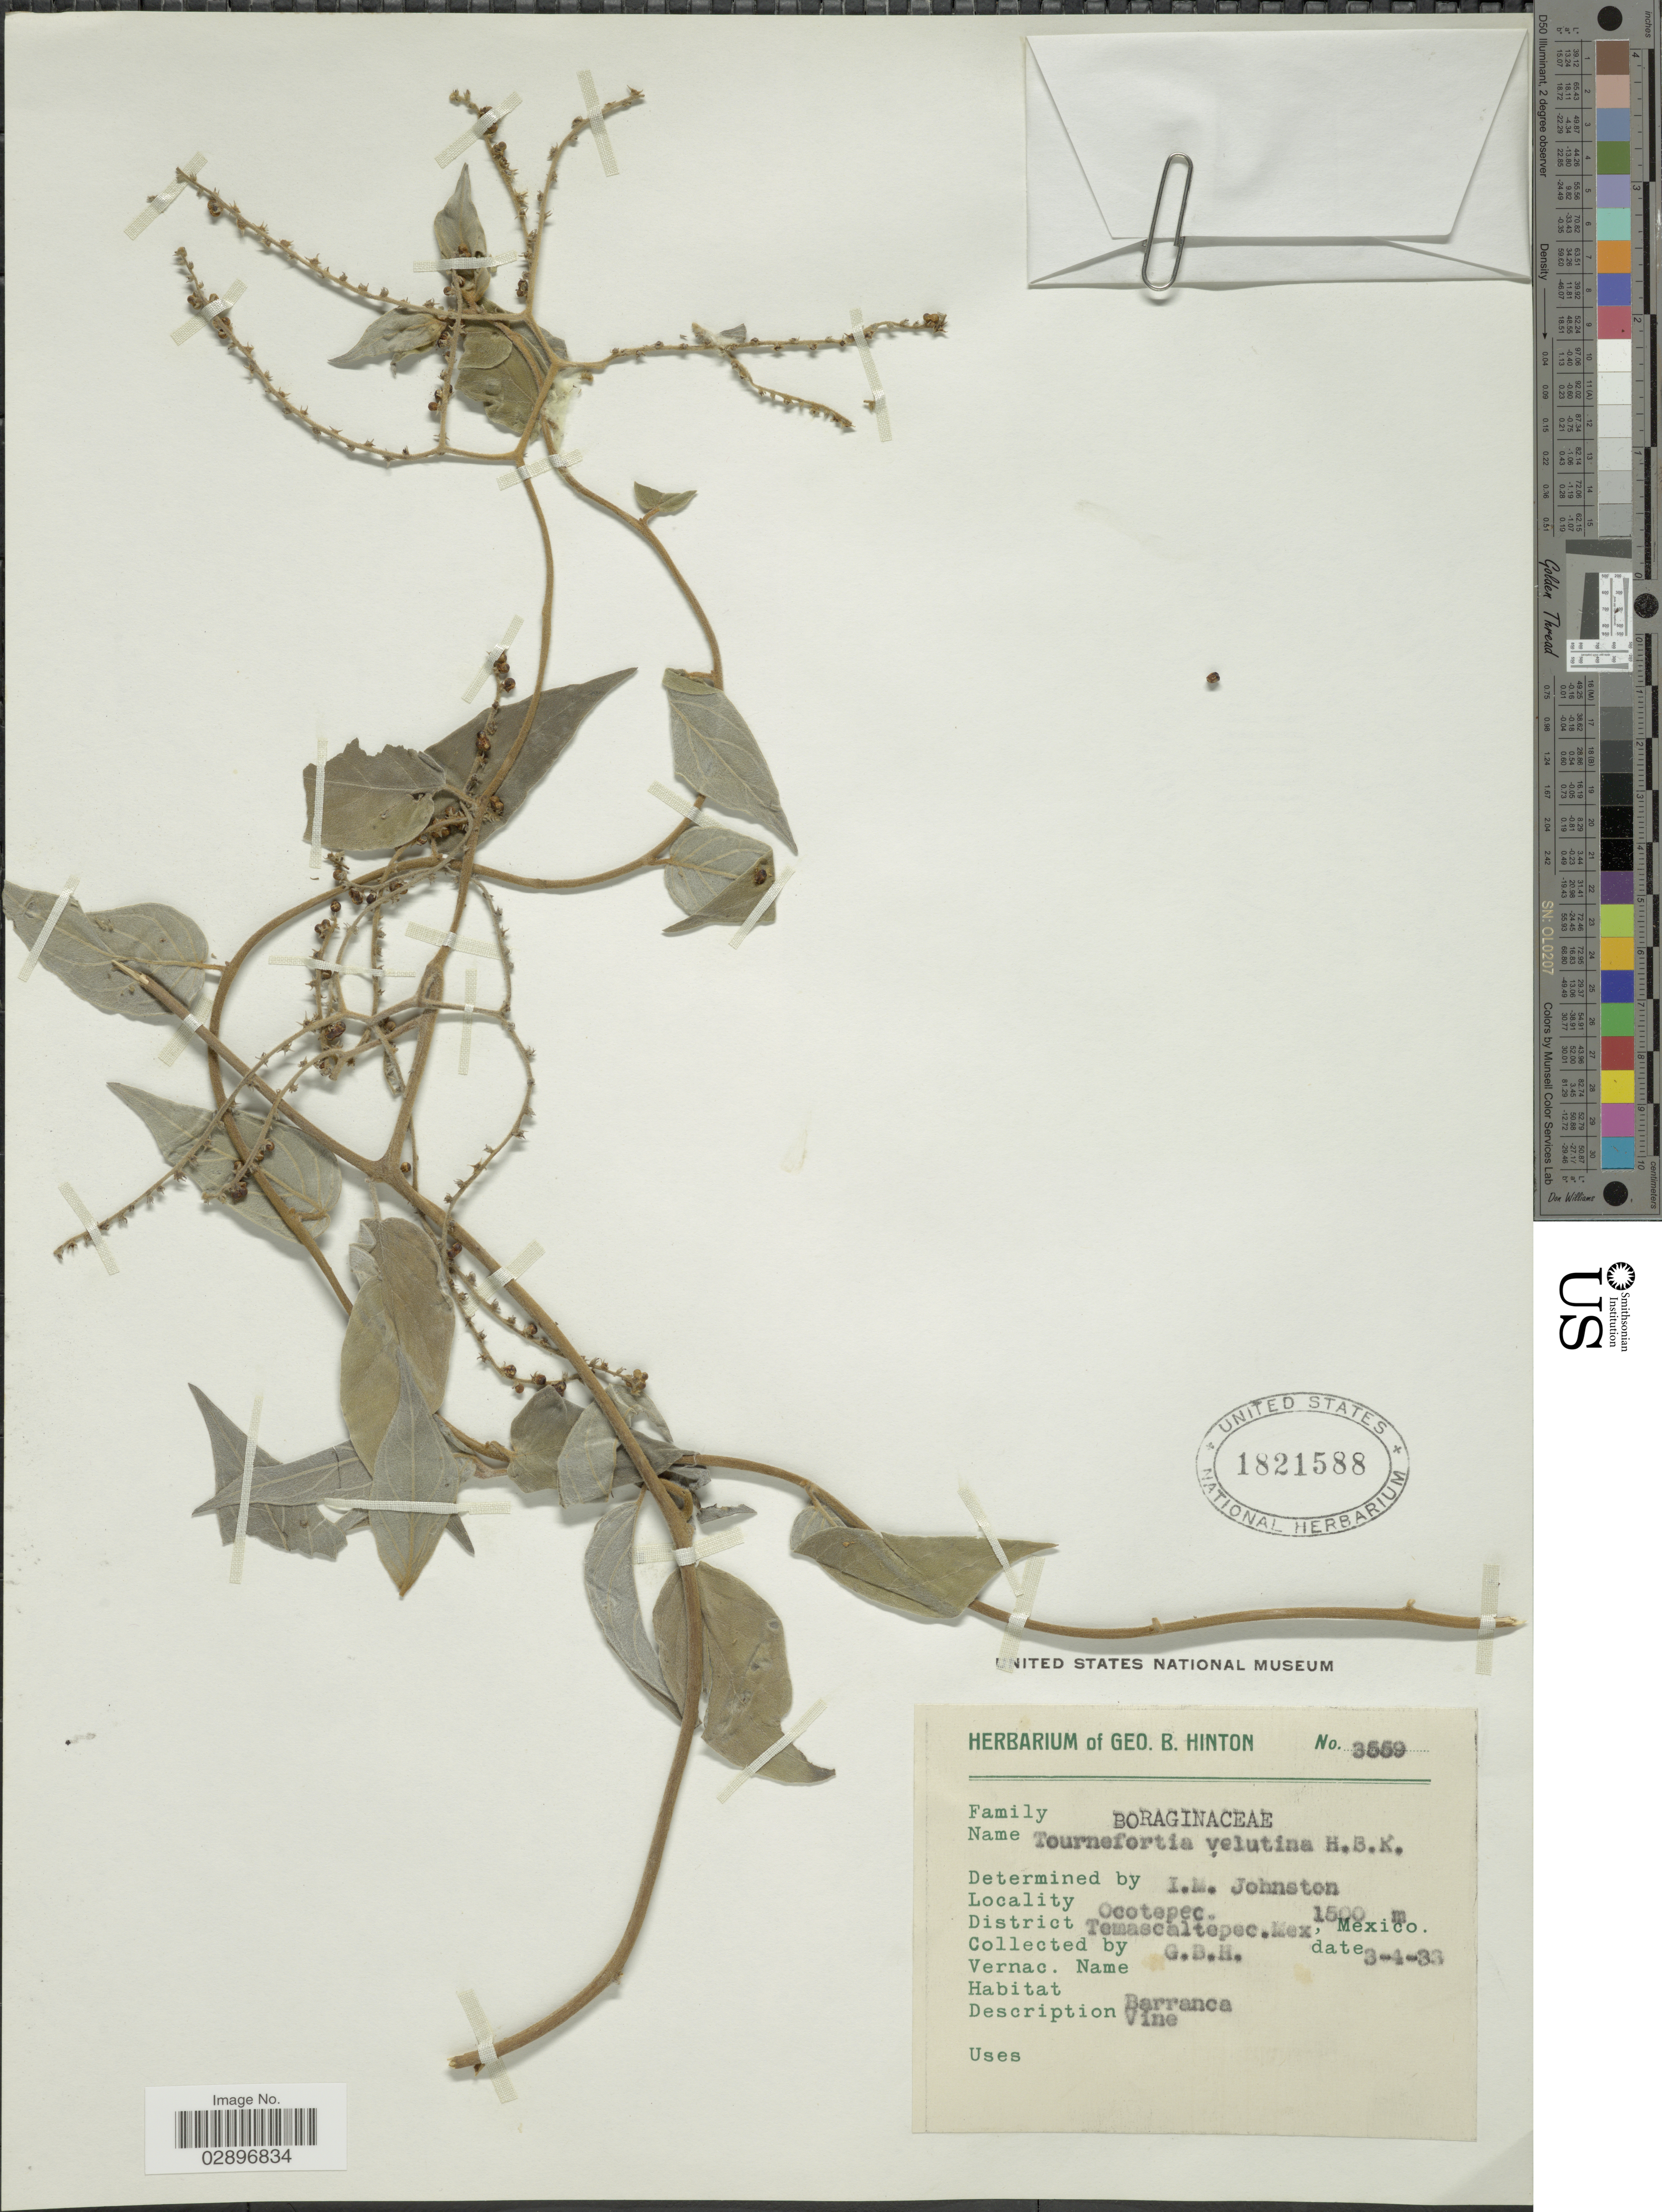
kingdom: Plantae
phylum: Tracheophyta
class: Magnoliopsida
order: Boraginales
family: Heliotropiaceae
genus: Tournefortia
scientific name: Tournefortia velutina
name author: Kunth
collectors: G. B. Hinton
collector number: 3559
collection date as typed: Transcribed d/m/y: 3/4/33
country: Mexico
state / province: México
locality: Ocotepec. District Temascaltepec.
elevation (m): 1500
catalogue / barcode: US 1821588